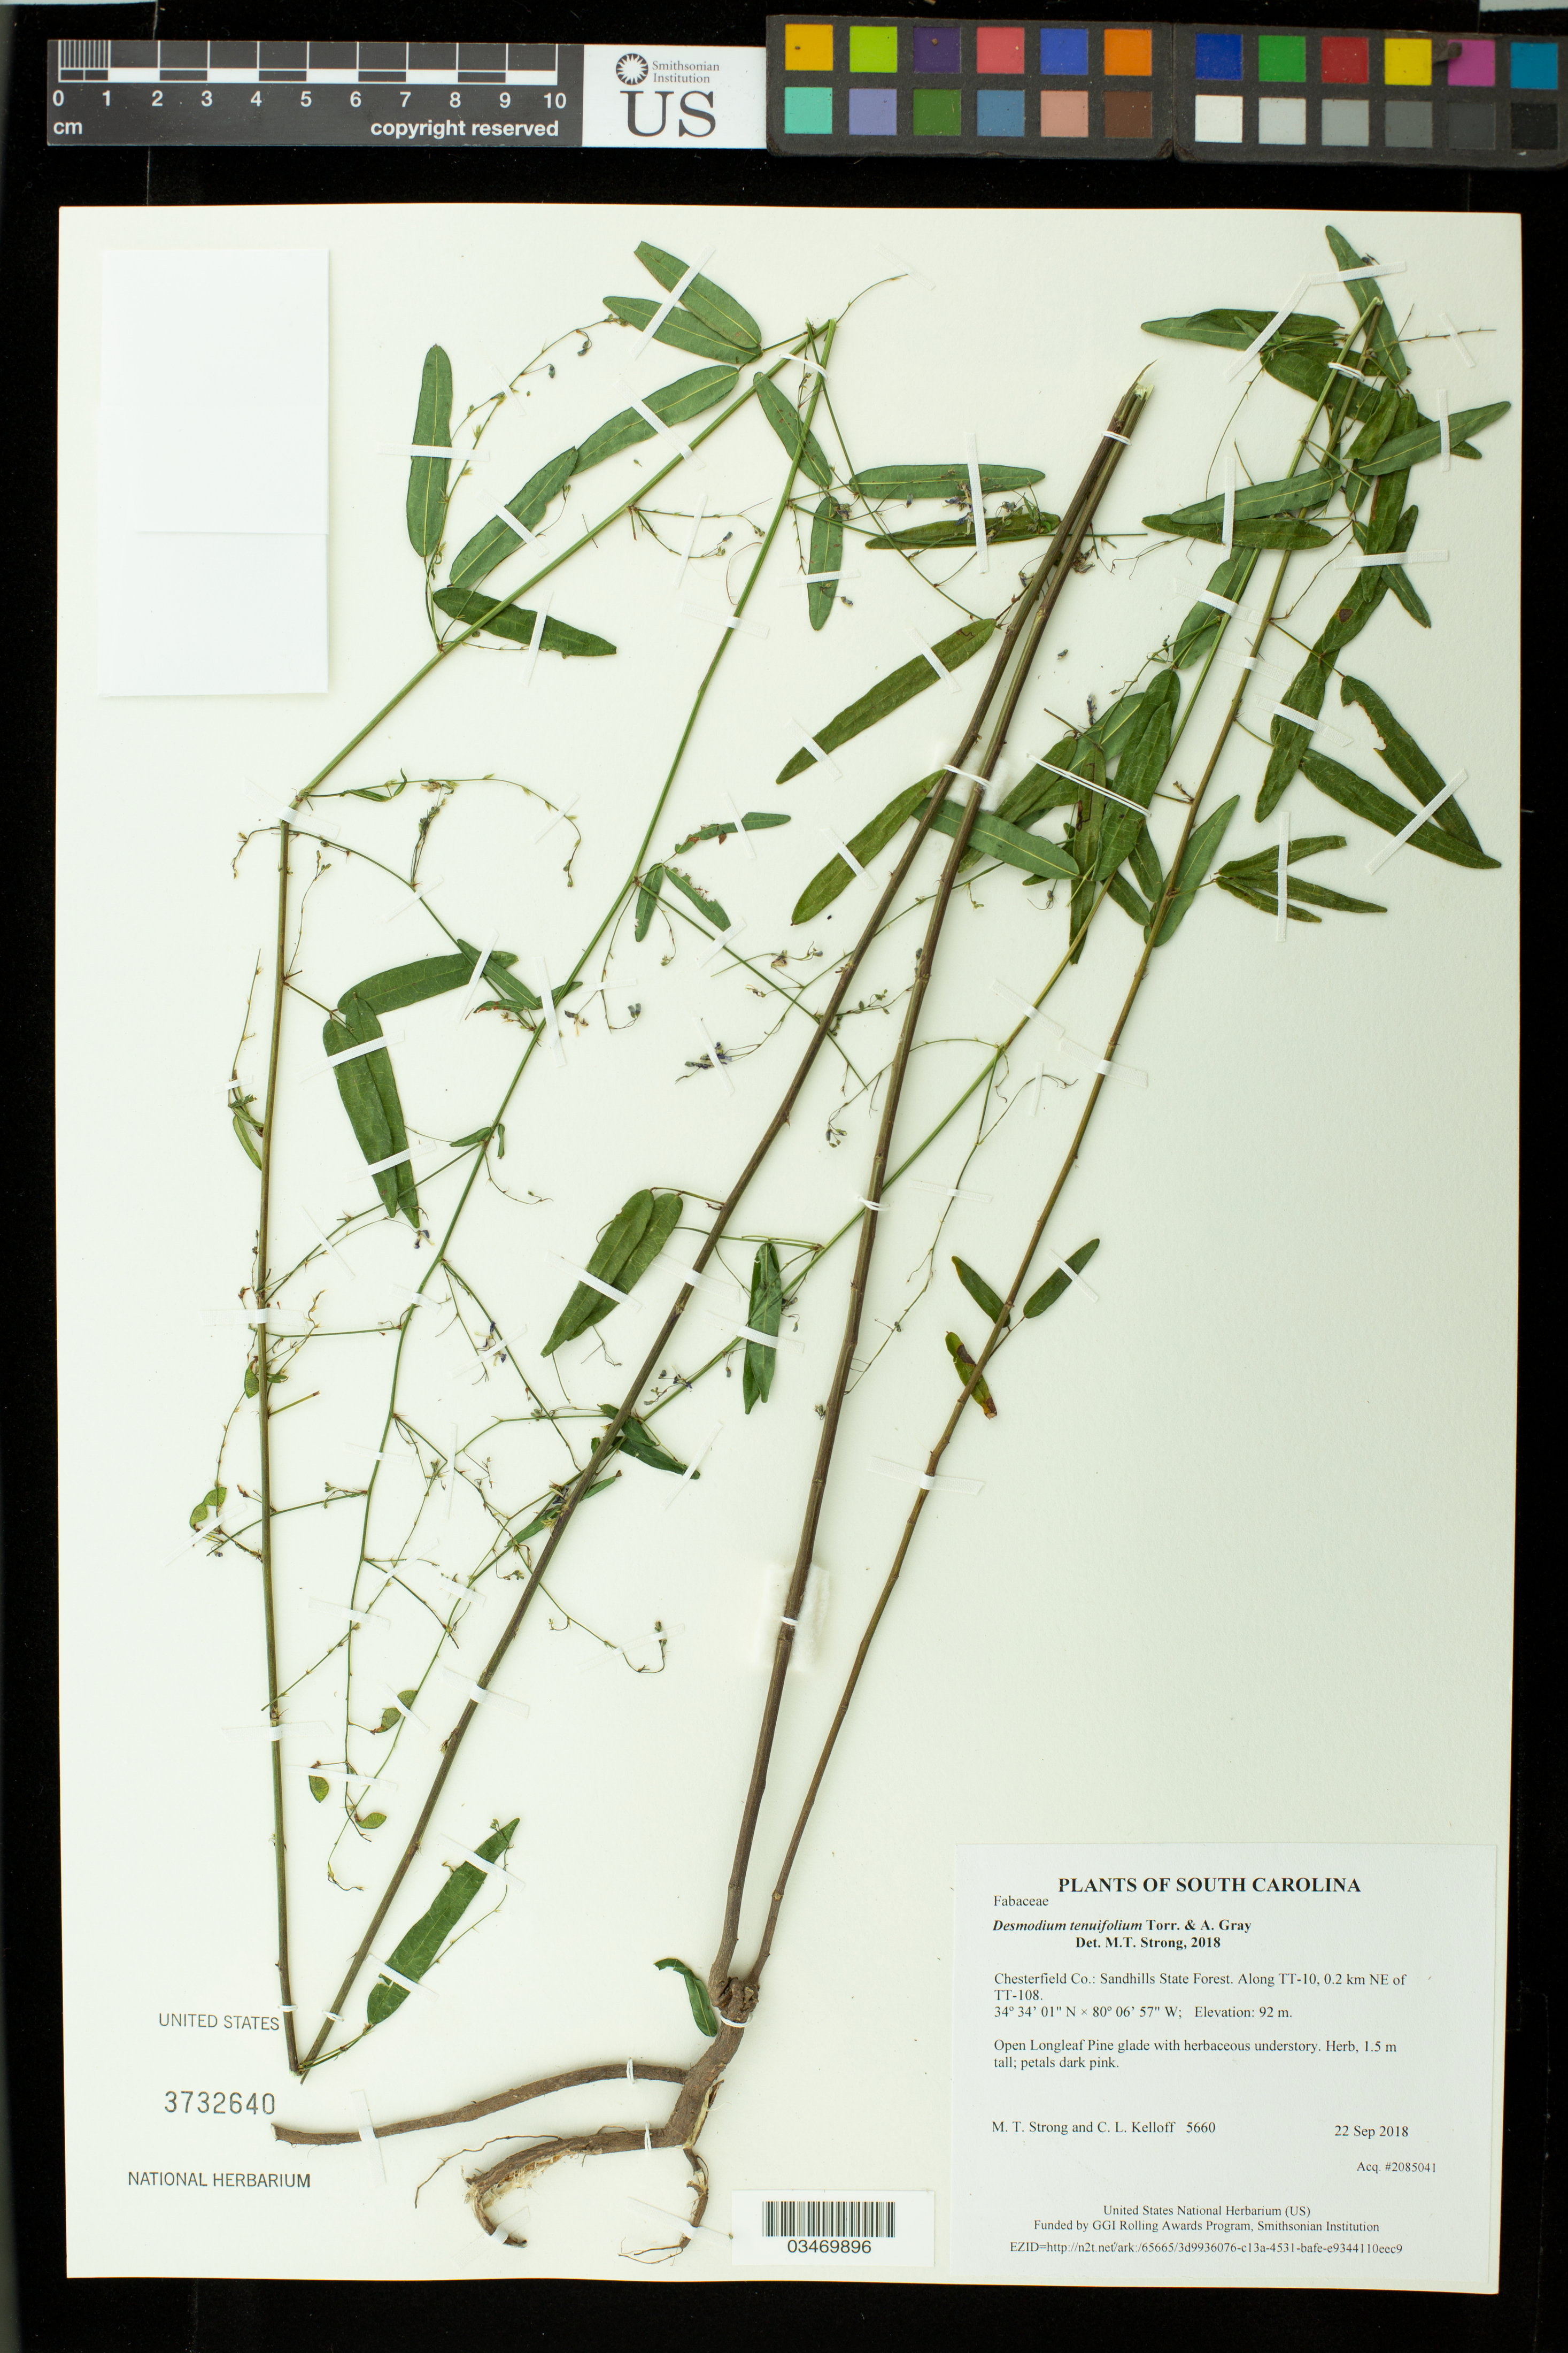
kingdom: Plantae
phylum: Tracheophyta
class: Magnoliopsida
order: Fabales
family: Fabaceae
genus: Desmodium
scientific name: Desmodium tenuifolium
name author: Torr. & A. Gray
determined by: Strong, M. T., (US), Smithsonian Institution - National Museum of Natural History (UNITED STATES)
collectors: M. T. Strong & C. L. Kelloff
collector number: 5660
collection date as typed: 22 Sep 2018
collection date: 2018-09-22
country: United States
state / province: South Carolina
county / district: Chesterfield Co.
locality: Sandhills State Forest. Edge of pine plantation along TT-10, 0.2 km NE of TT-108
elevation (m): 92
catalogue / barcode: US 3732640